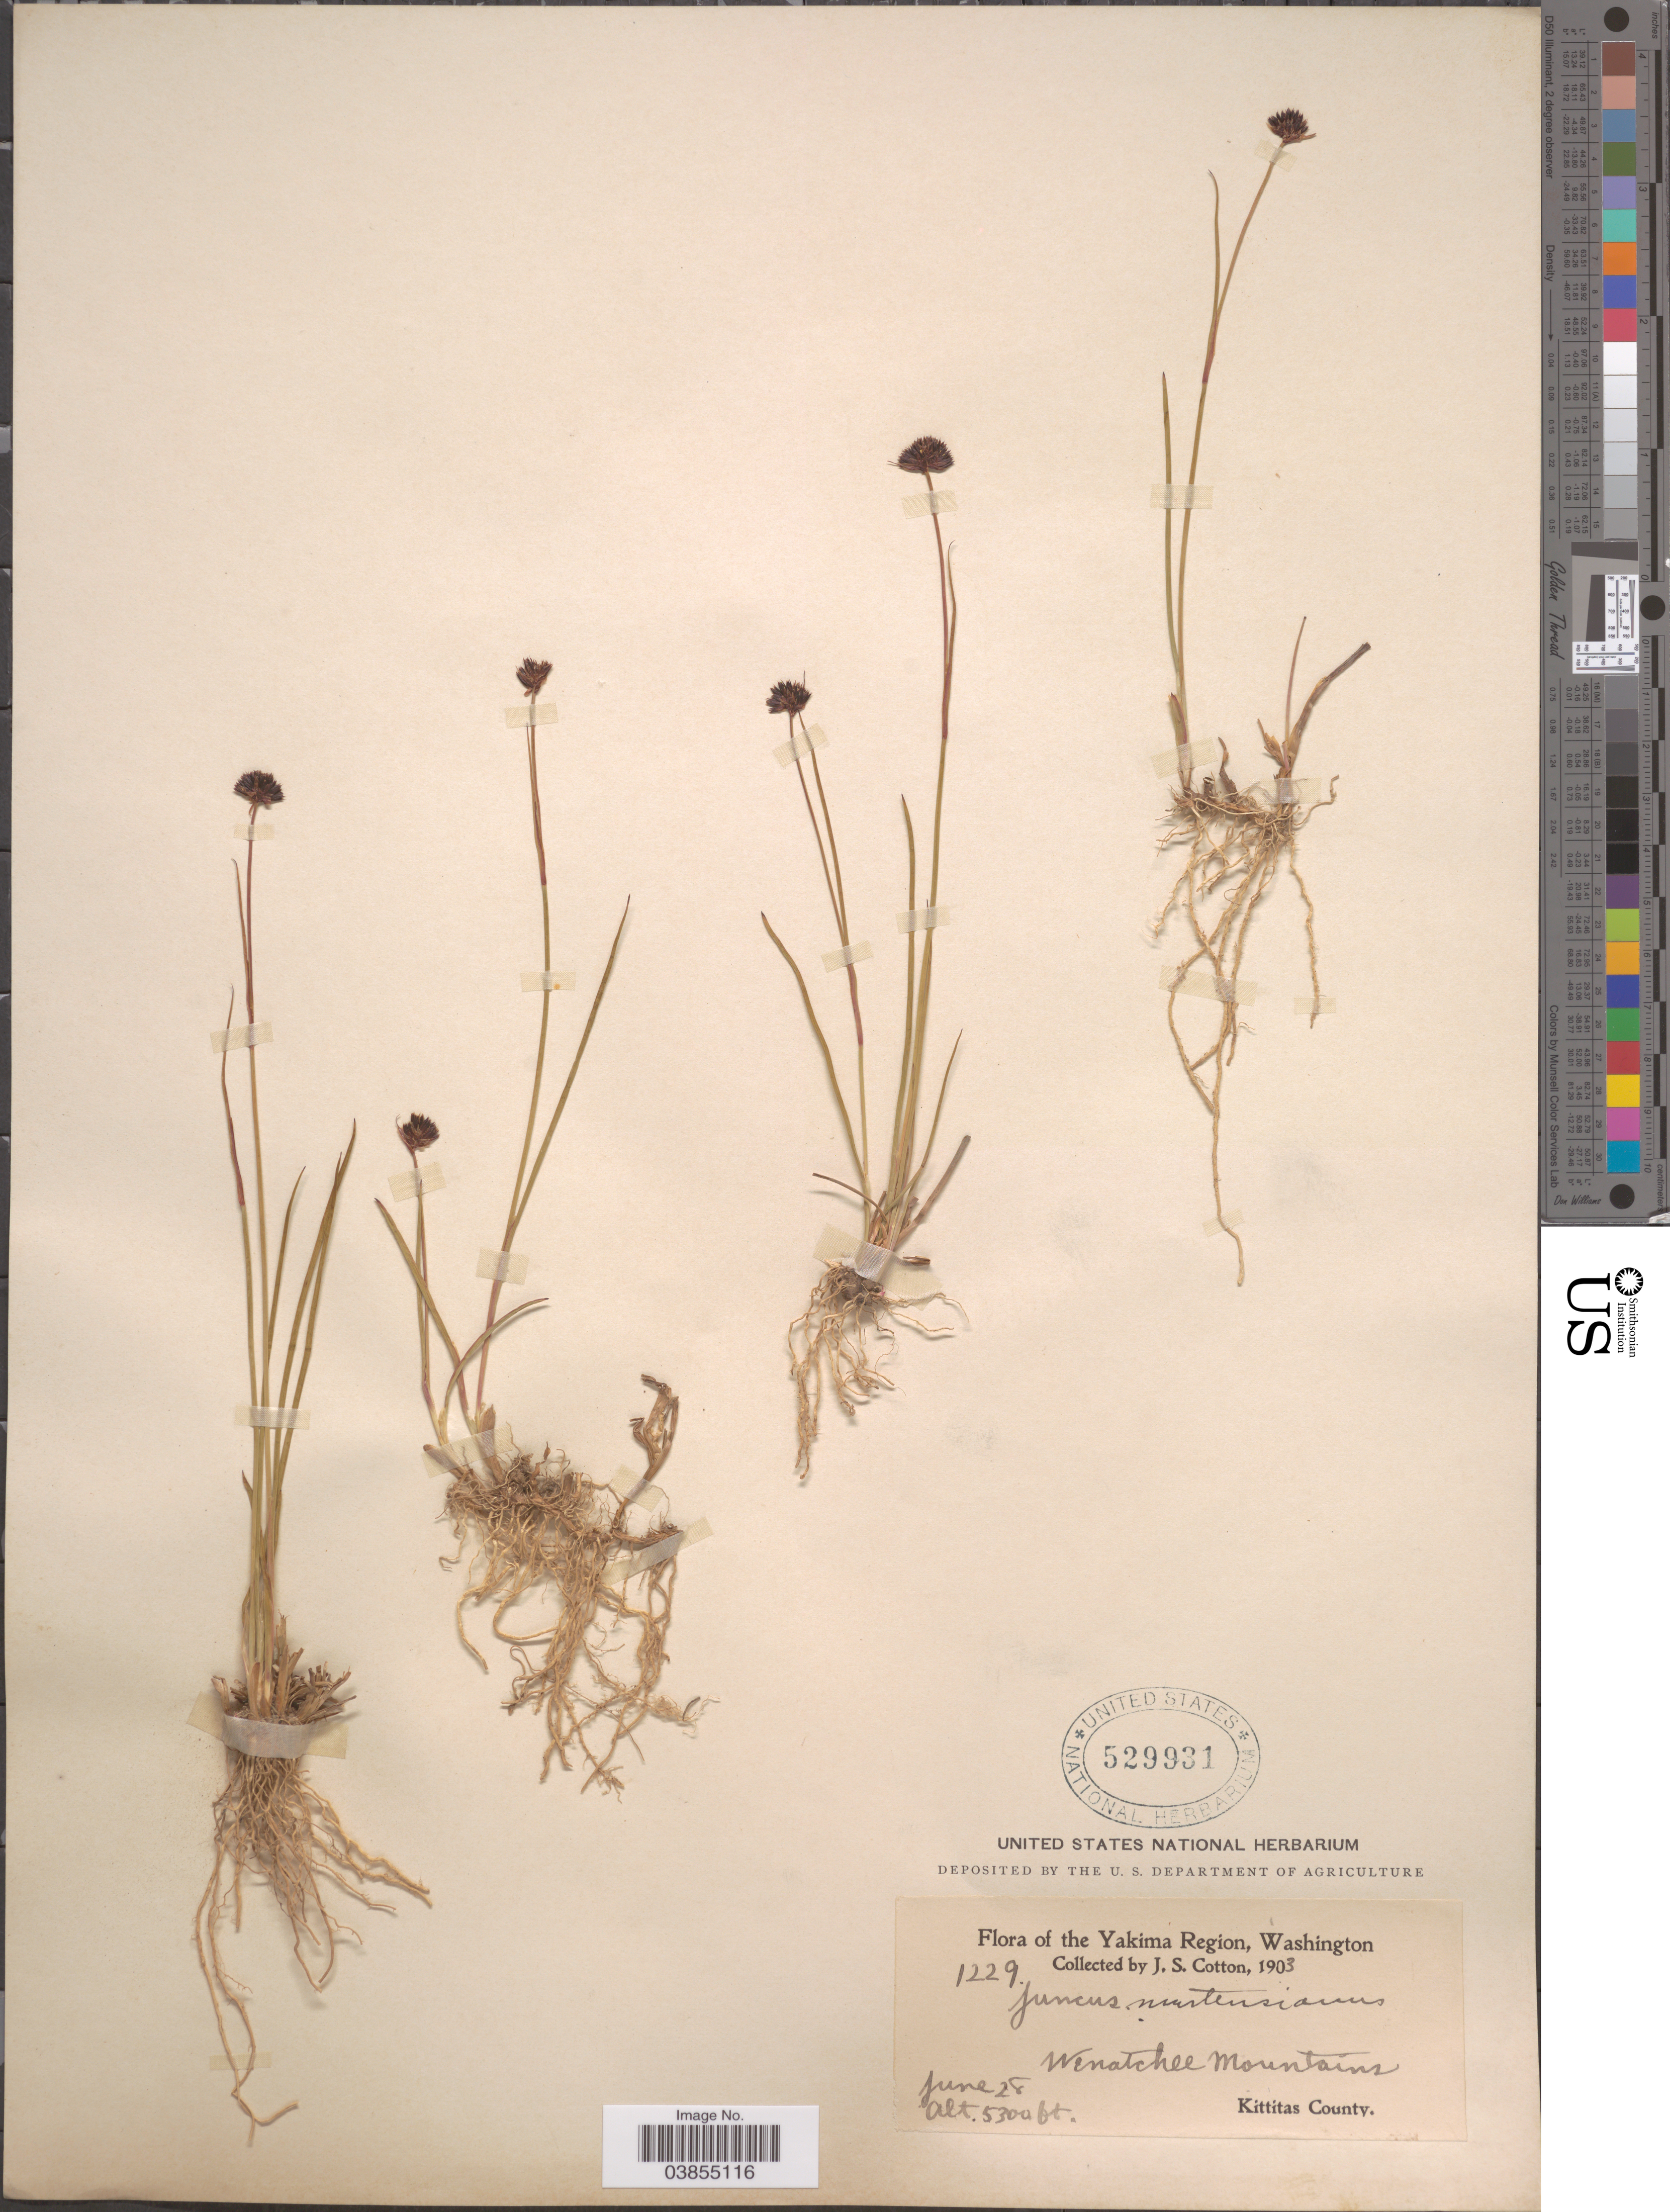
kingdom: Plantae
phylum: Tracheophyta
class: Liliopsida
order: Poales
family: Juncaceae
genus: Juncus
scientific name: Juncus mertensianus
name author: Bong.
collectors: J. S. Cotton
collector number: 1229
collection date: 1903-06-28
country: United States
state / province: Washington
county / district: Kittitas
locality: Yakima Region. Wenatchee Mountains. Kittitas County.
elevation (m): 1615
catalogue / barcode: US 529931